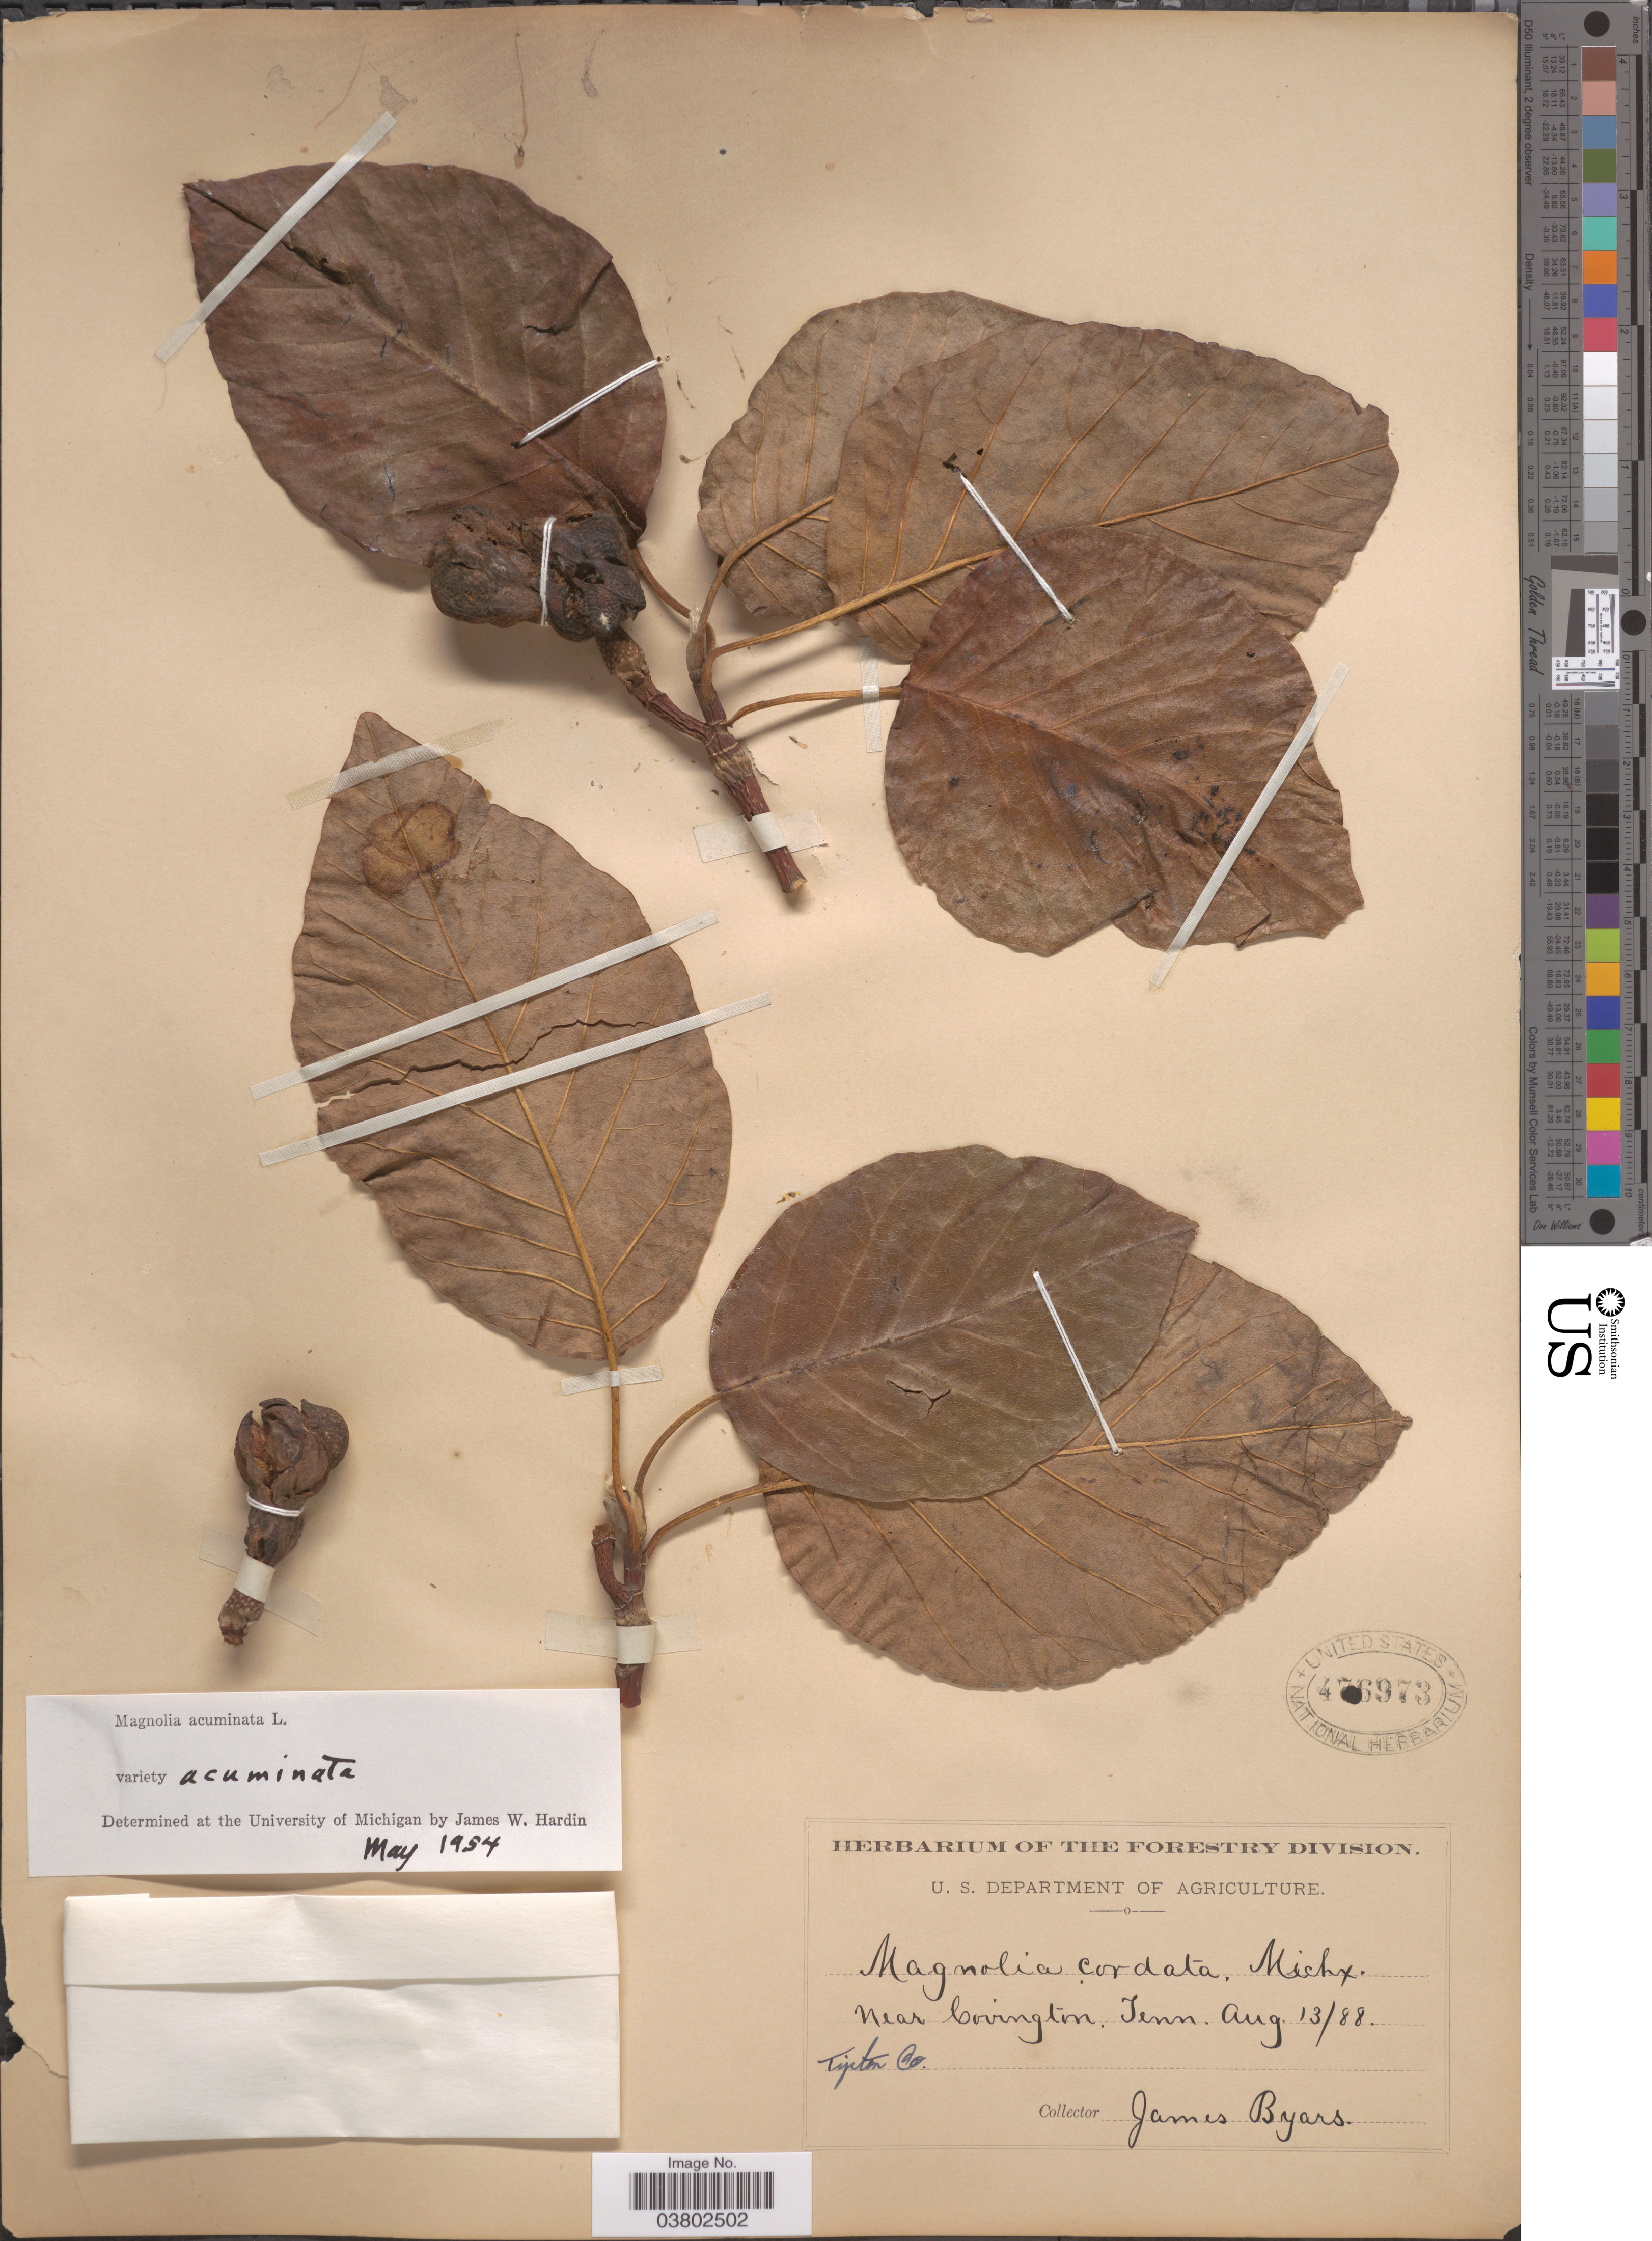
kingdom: Plantae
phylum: Tracheophyta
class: Magnoliopsida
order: Magnoliales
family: Magnoliaceae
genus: Magnolia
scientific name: Magnolia acuminata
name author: (L.) L.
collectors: J. Byars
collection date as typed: Transcribed d/m/y: 13/8/88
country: United States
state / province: Tennessee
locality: Near Covington. Tipton Co.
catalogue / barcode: US 476973